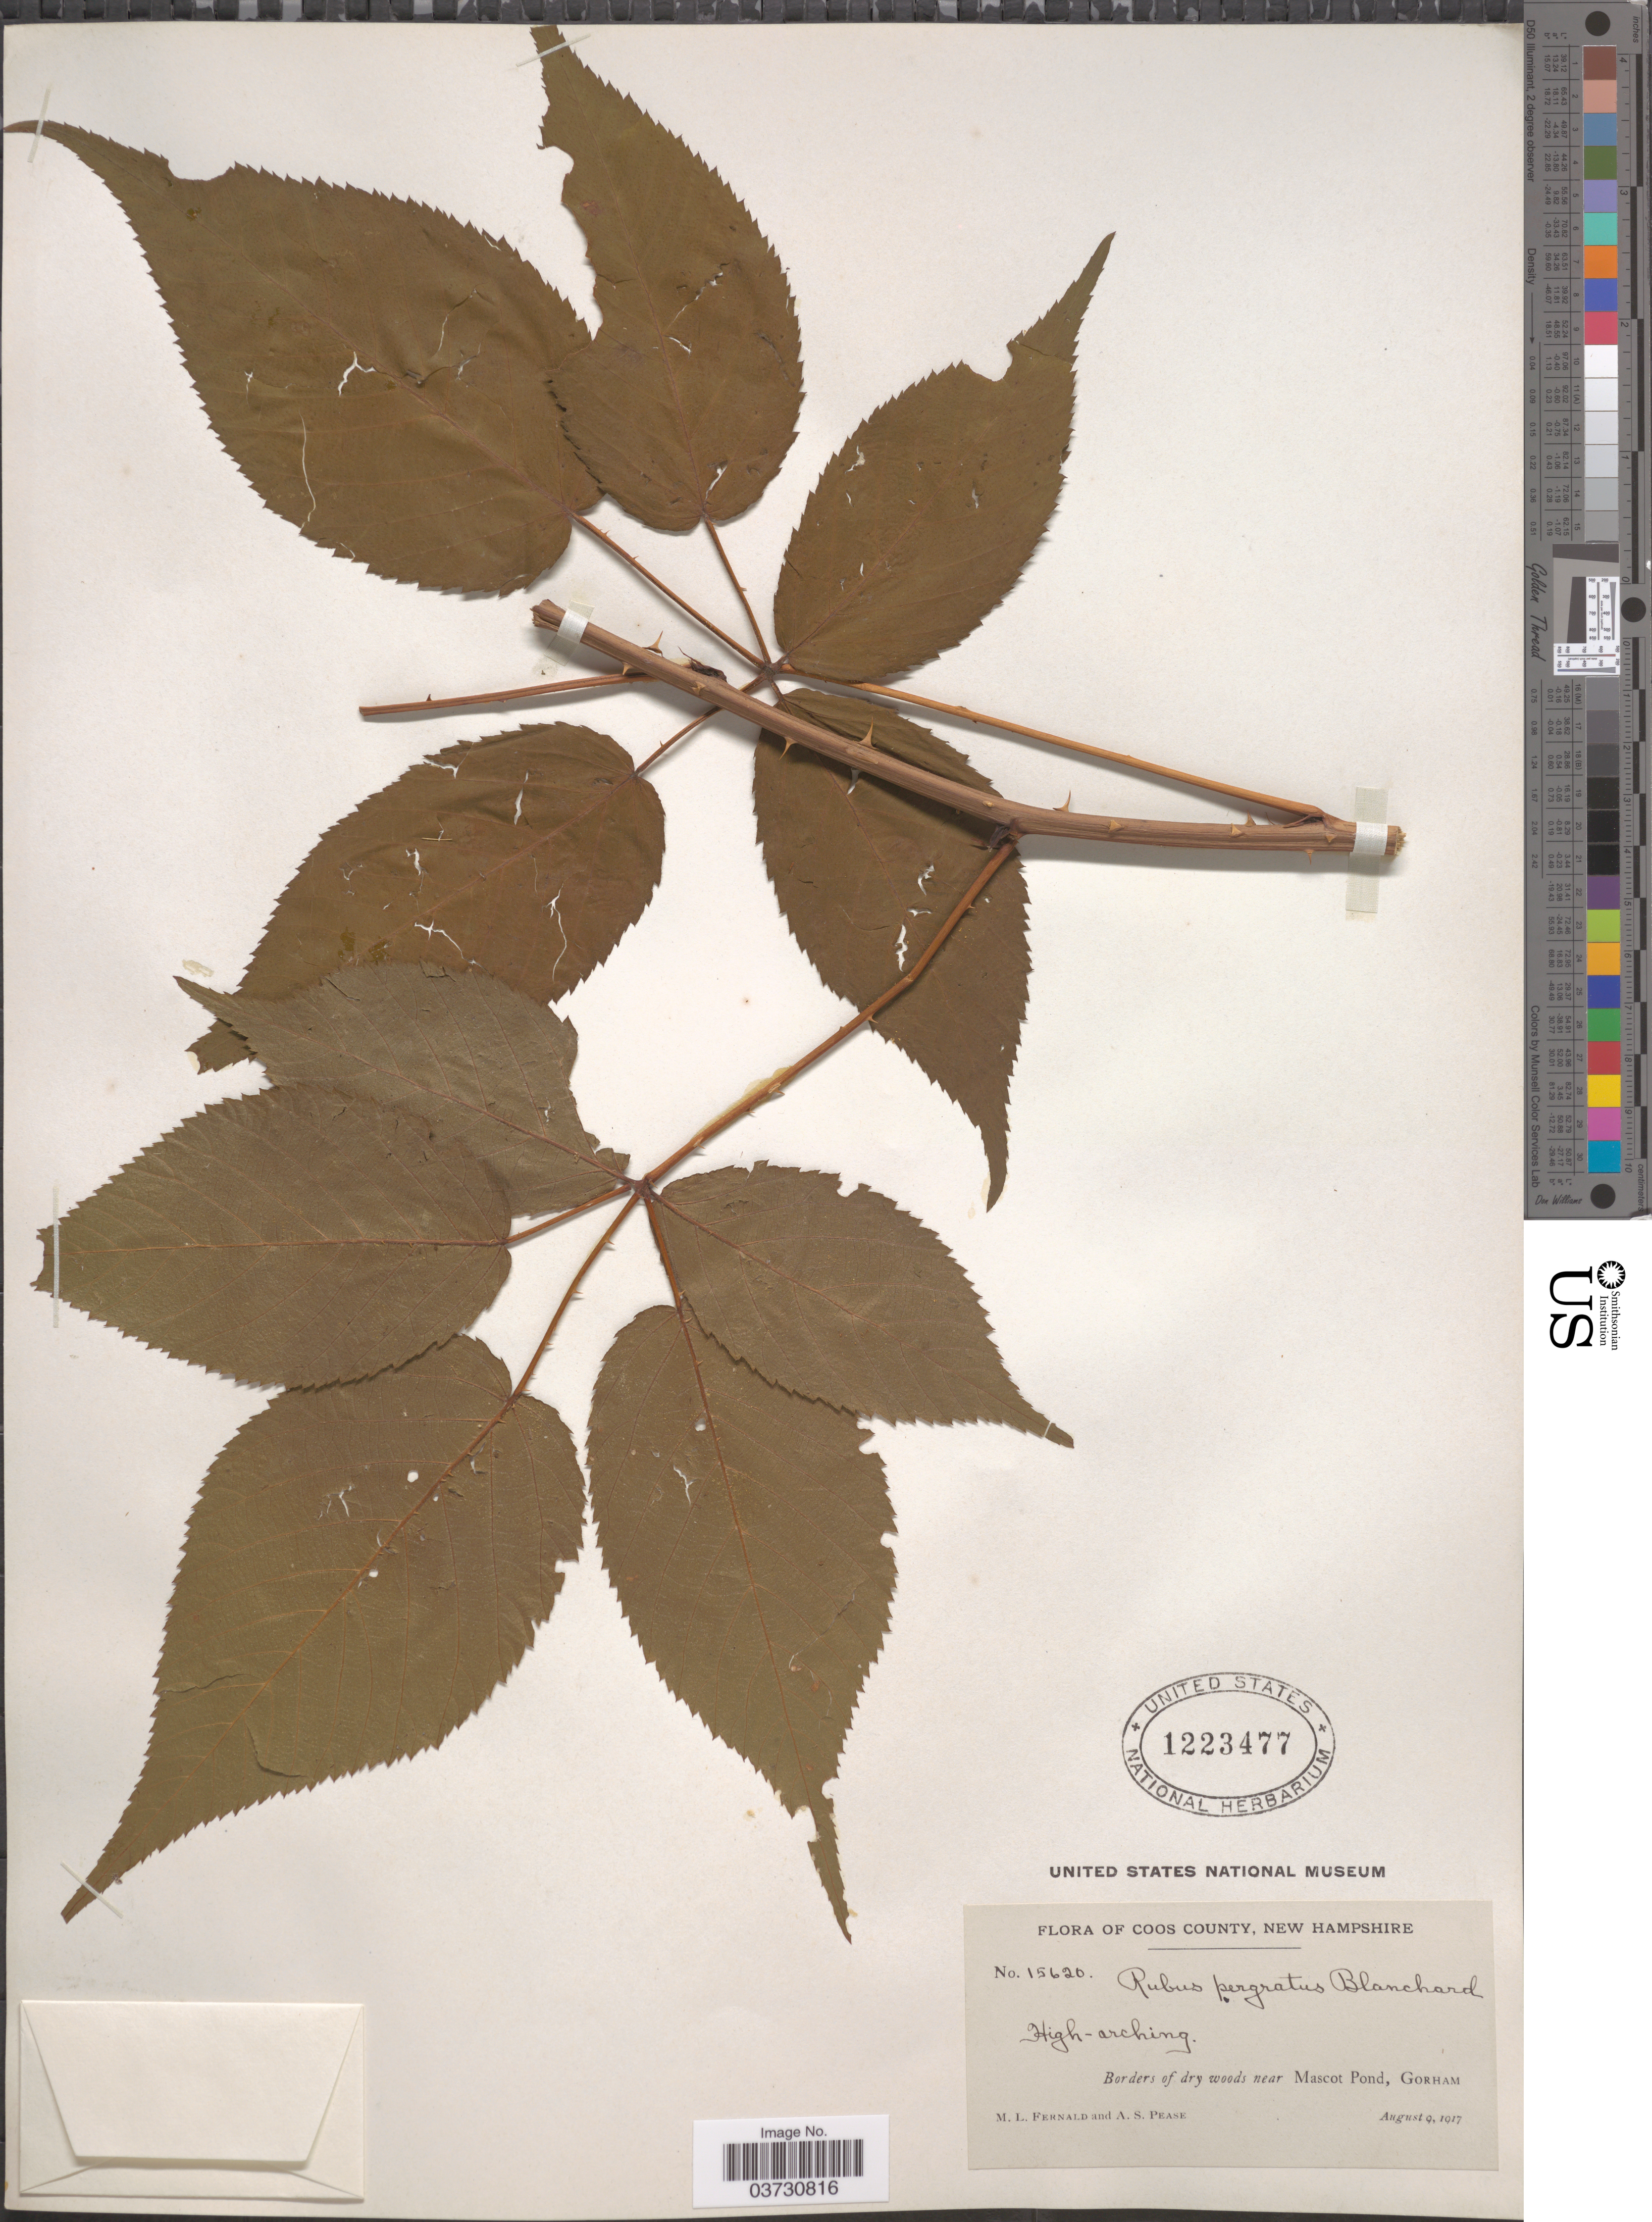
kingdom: Plantae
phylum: Tracheophyta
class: Magnoliopsida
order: Rosales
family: Rosaceae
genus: Rubus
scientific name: Rubus pergratus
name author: Blanch.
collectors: M. L. Fernald & A. S. Pease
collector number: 15620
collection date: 1917-08-09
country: United States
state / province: New Hampshire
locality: Coos County. Near Mascot Pond, Gorham.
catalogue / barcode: US 1223477